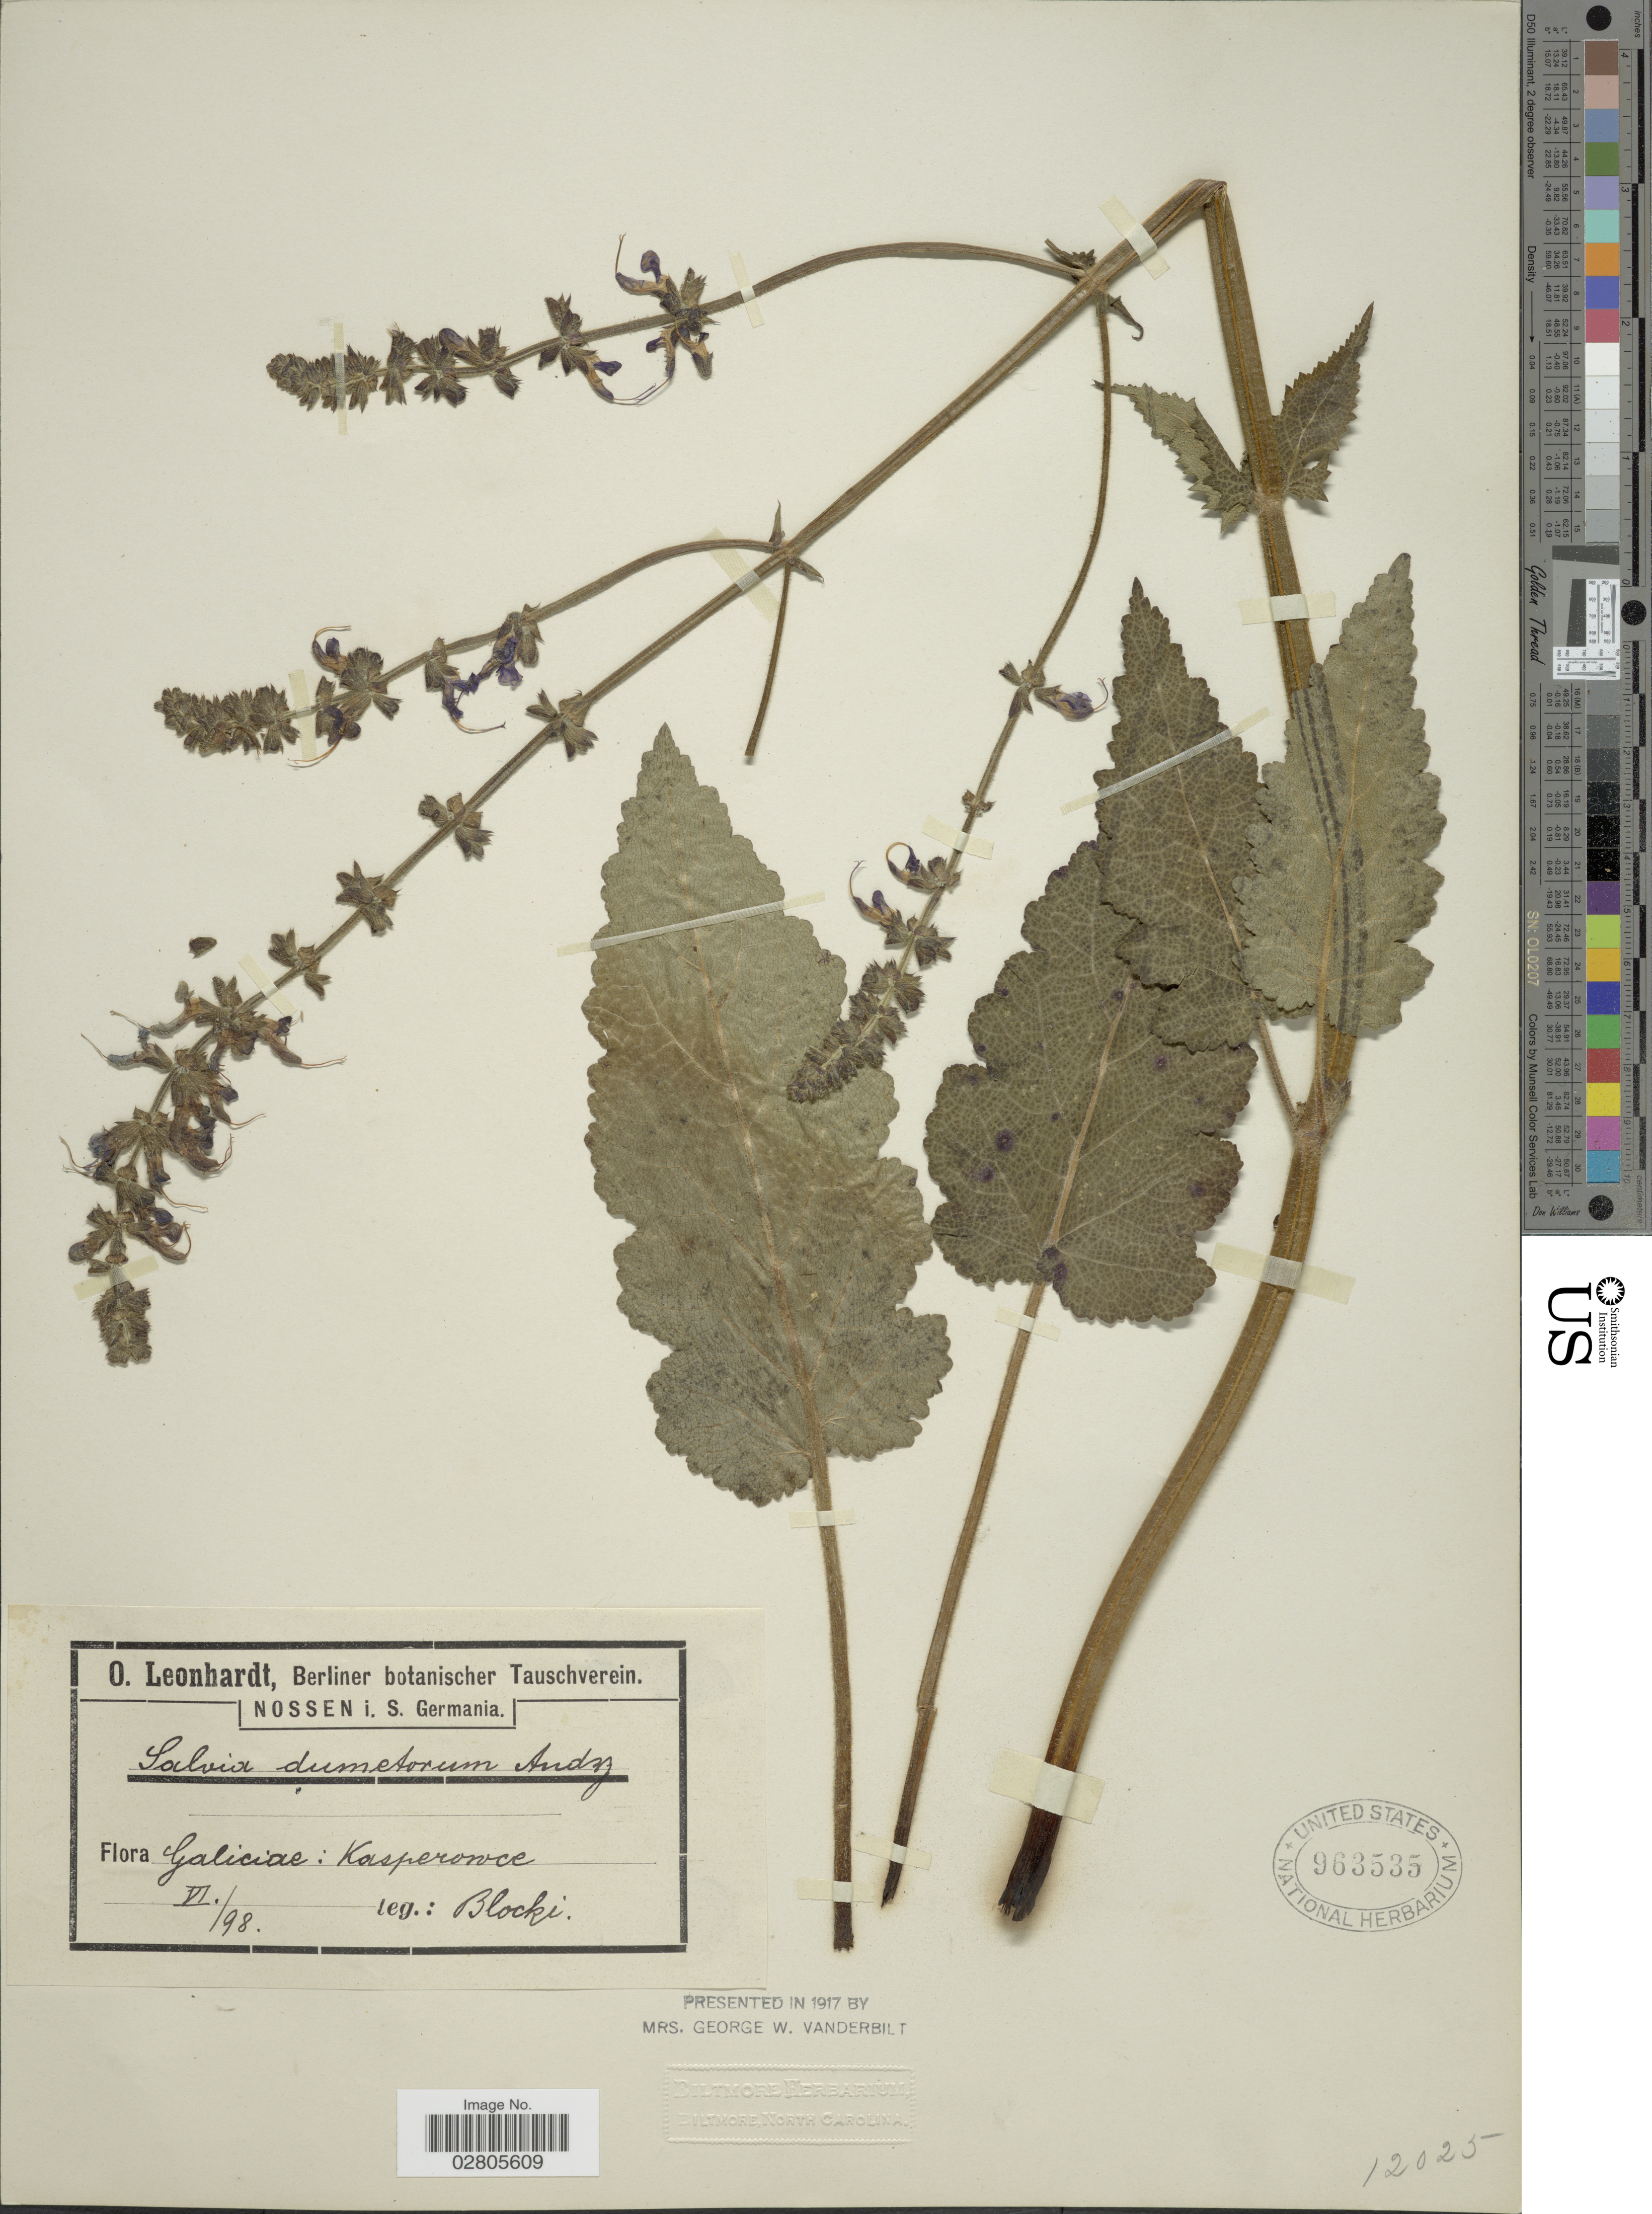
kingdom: Plantae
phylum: Tracheophyta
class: Magnoliopsida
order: Lamiales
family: Lamiaceae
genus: Salvia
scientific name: Salvia dumetorum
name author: Andrz. ex Besser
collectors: Blocki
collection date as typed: Transcribed d/m/y: /6/98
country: Ukraine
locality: Kasperowce.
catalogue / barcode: US 963535